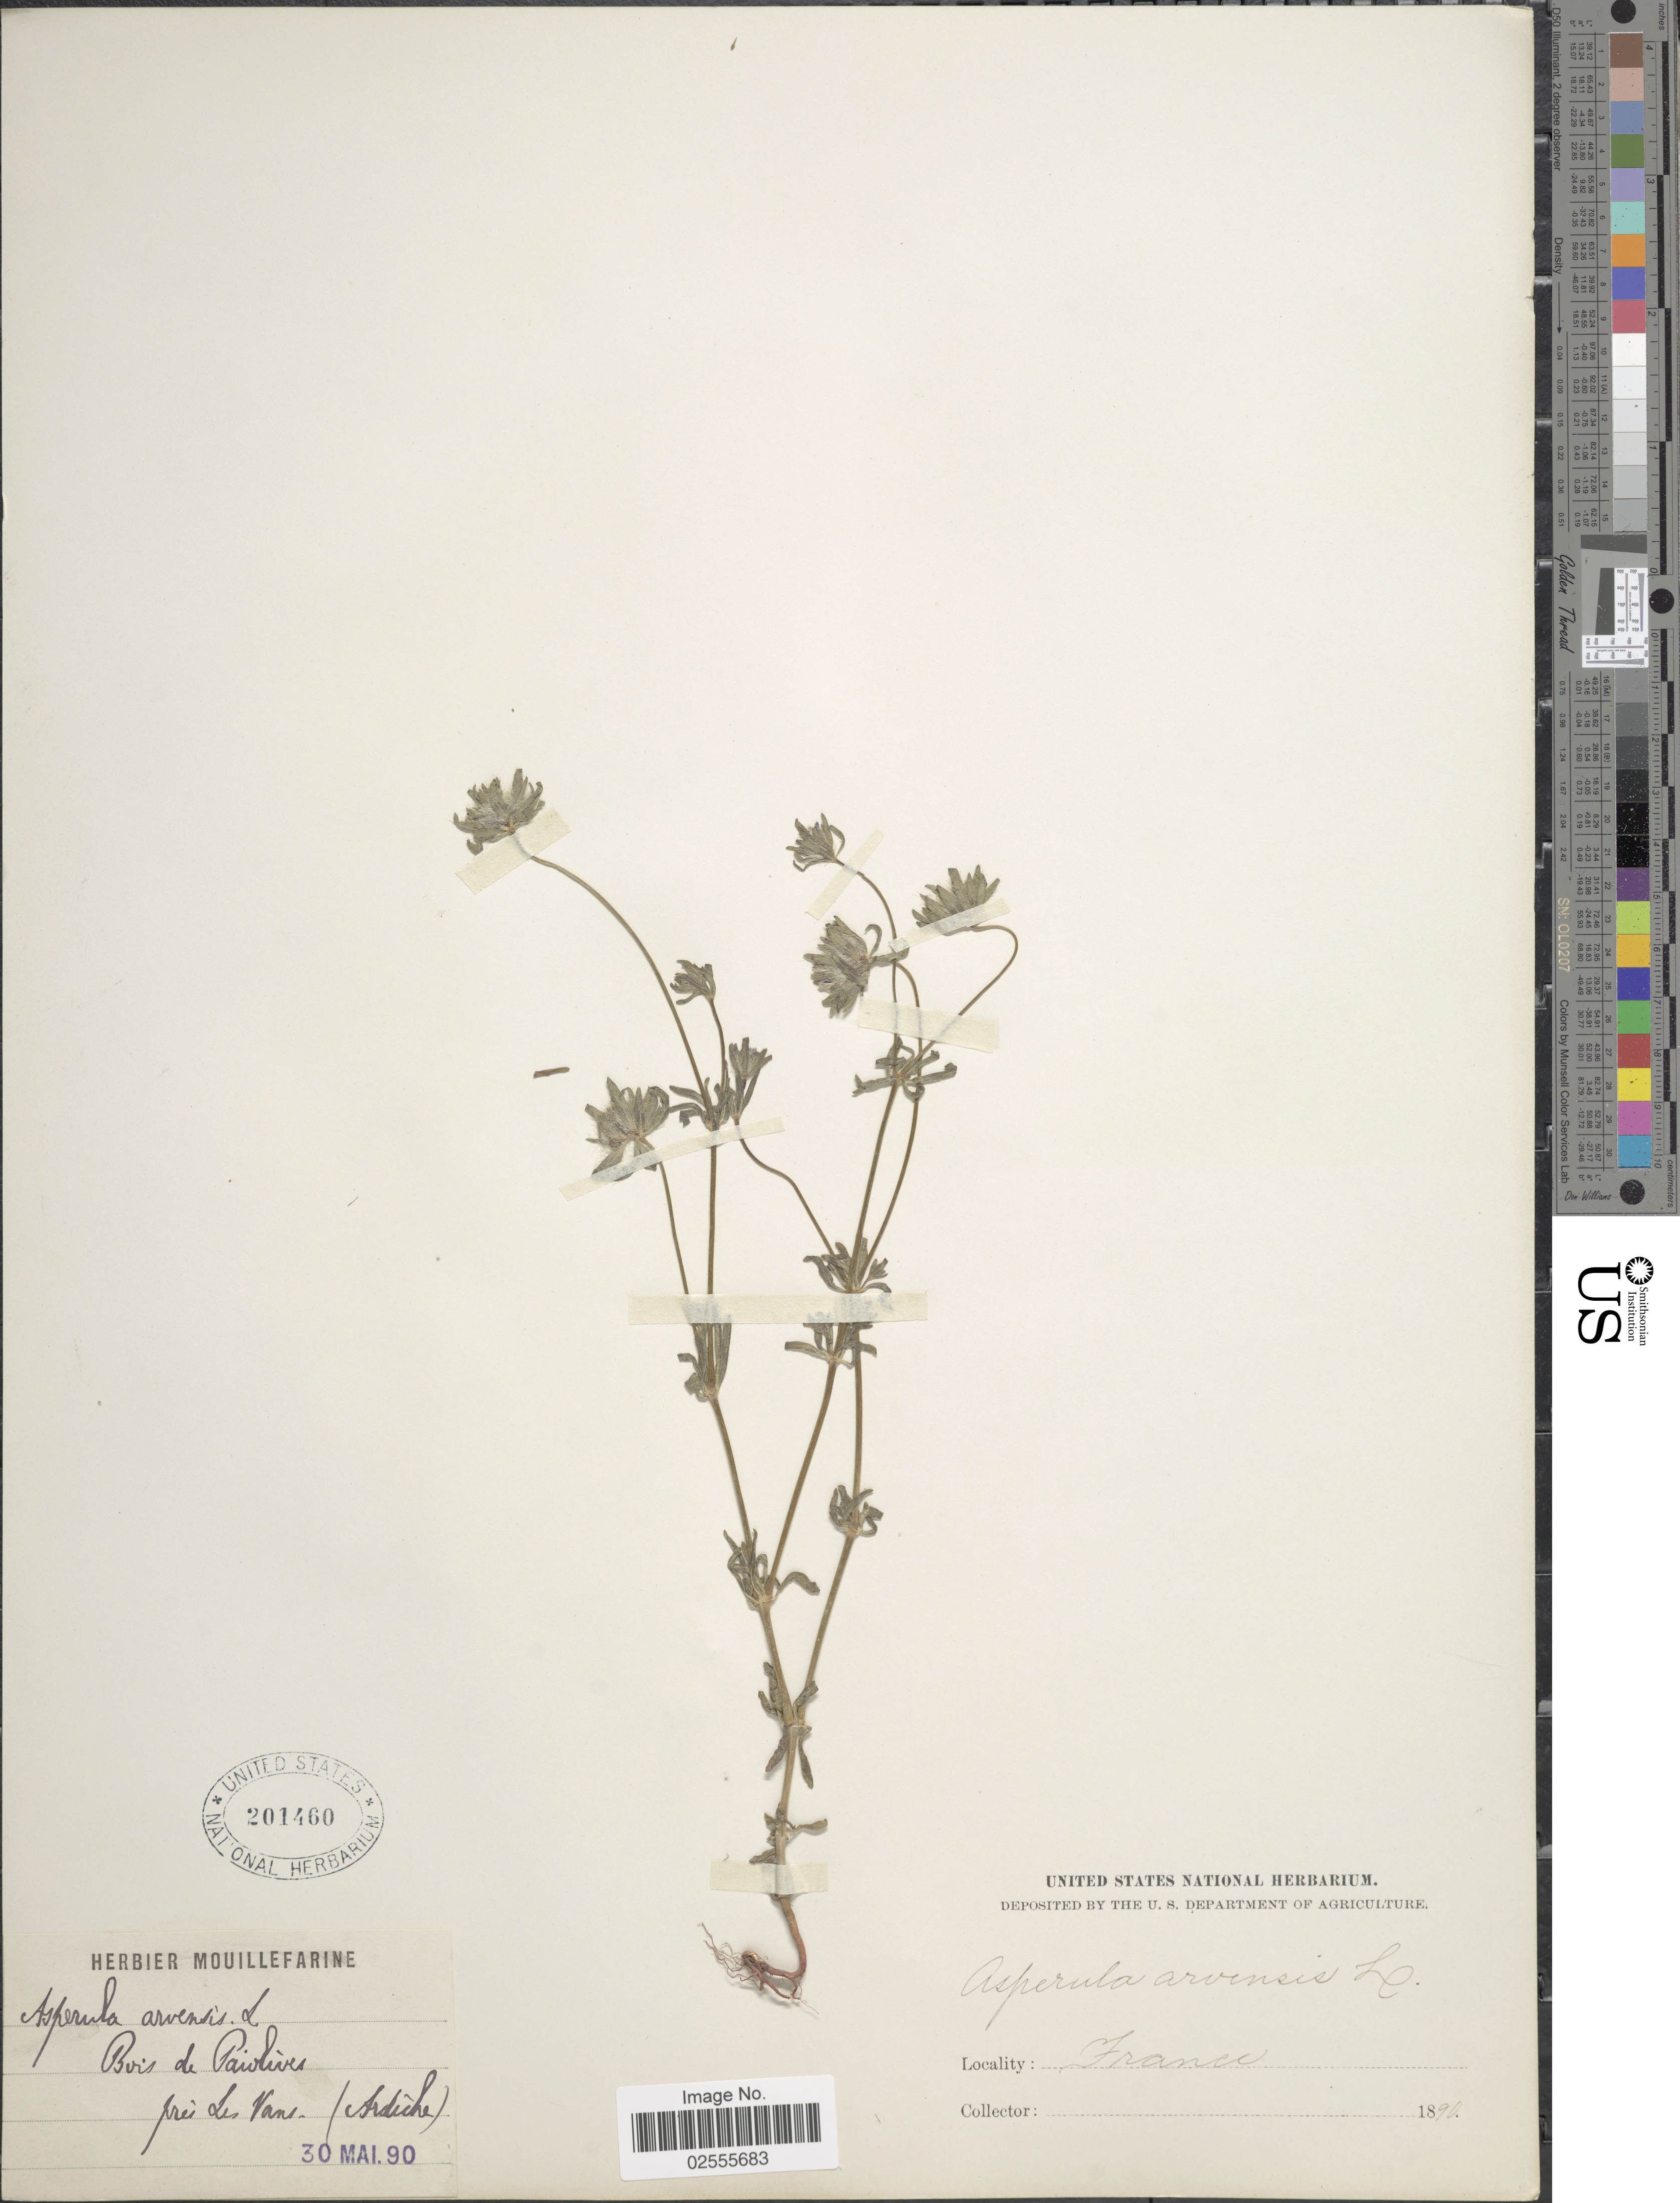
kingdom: Plantae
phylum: Tracheophyta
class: Magnoliopsida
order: Gentianales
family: Rubiaceae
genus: Asperula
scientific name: Asperula arvensis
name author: L.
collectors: ex herb. Mouillefarine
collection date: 1890-05-30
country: France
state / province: Auvergne-Rhône-Alpes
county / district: Ardèche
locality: Bois de Paiolives, près Les Vans (Ardèche).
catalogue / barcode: US 201460